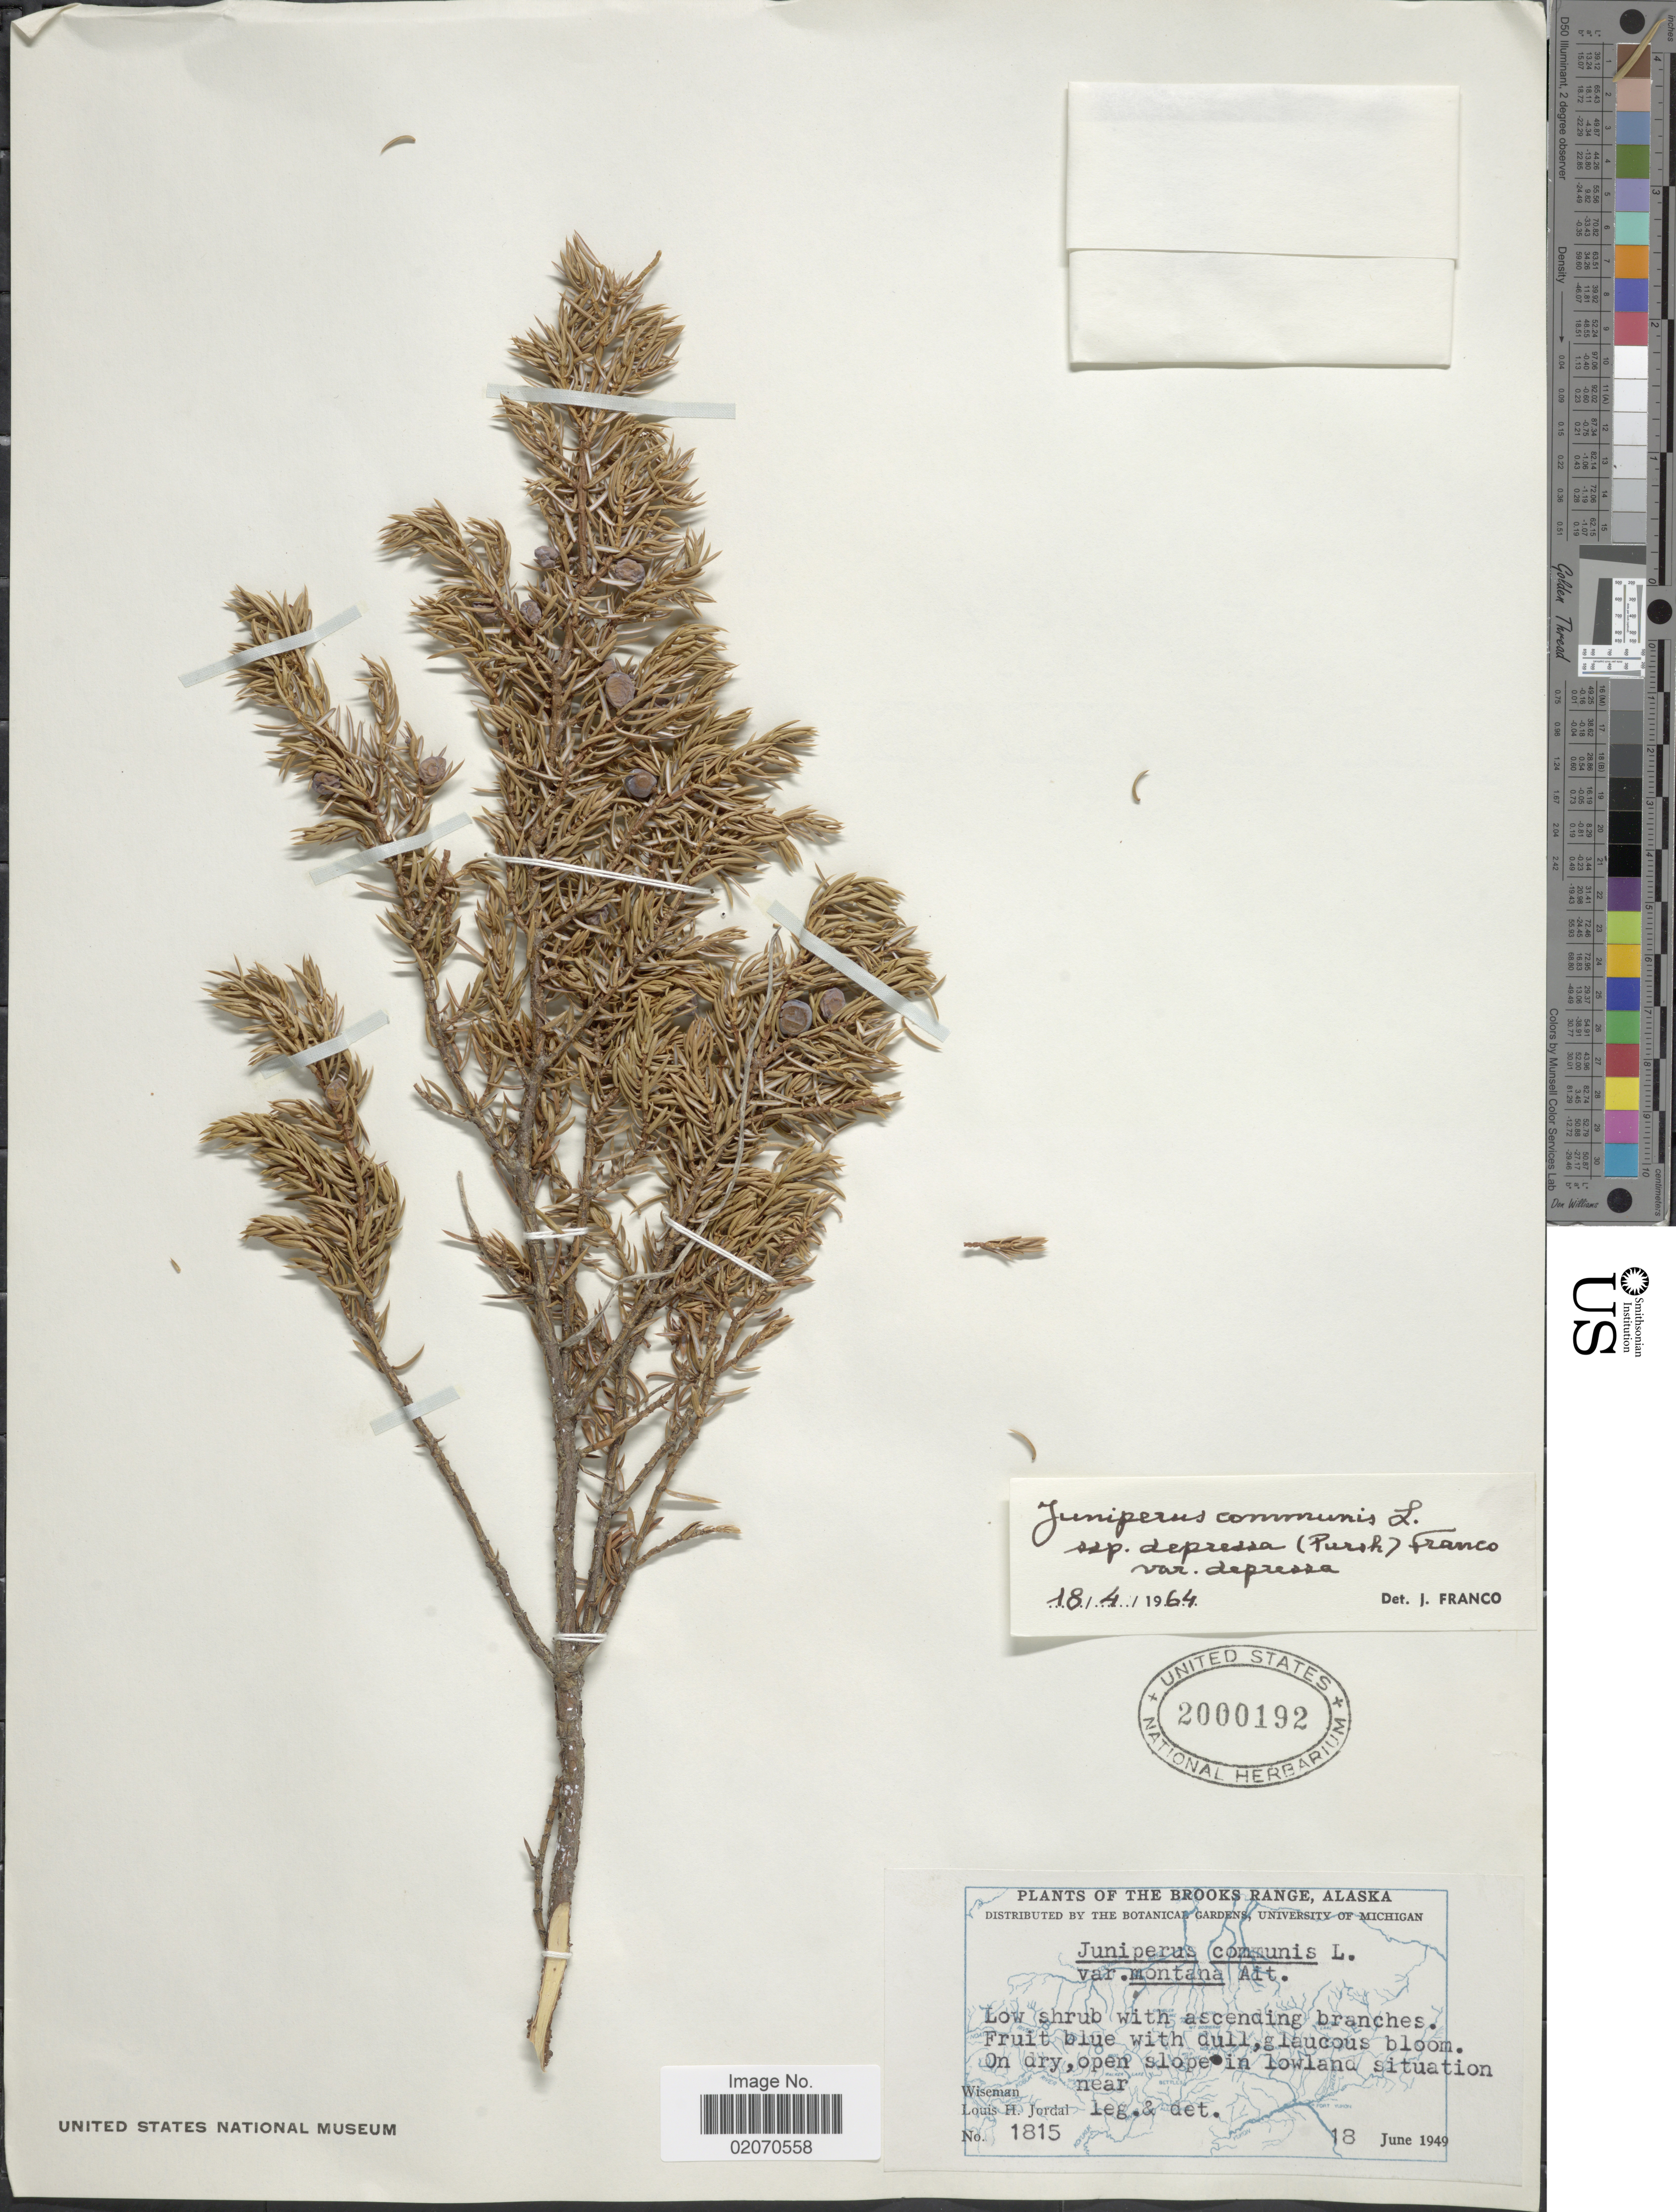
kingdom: Plantae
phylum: Tracheophyta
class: Pinopsida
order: Pinales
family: Cupressaceae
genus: Juniperus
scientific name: Juniperus communis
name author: L.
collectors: L. Jordal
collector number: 1815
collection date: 1949-06-18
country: United States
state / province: Alaska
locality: Brooks Range, near Wiseman [unsure placement]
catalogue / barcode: US 2000192